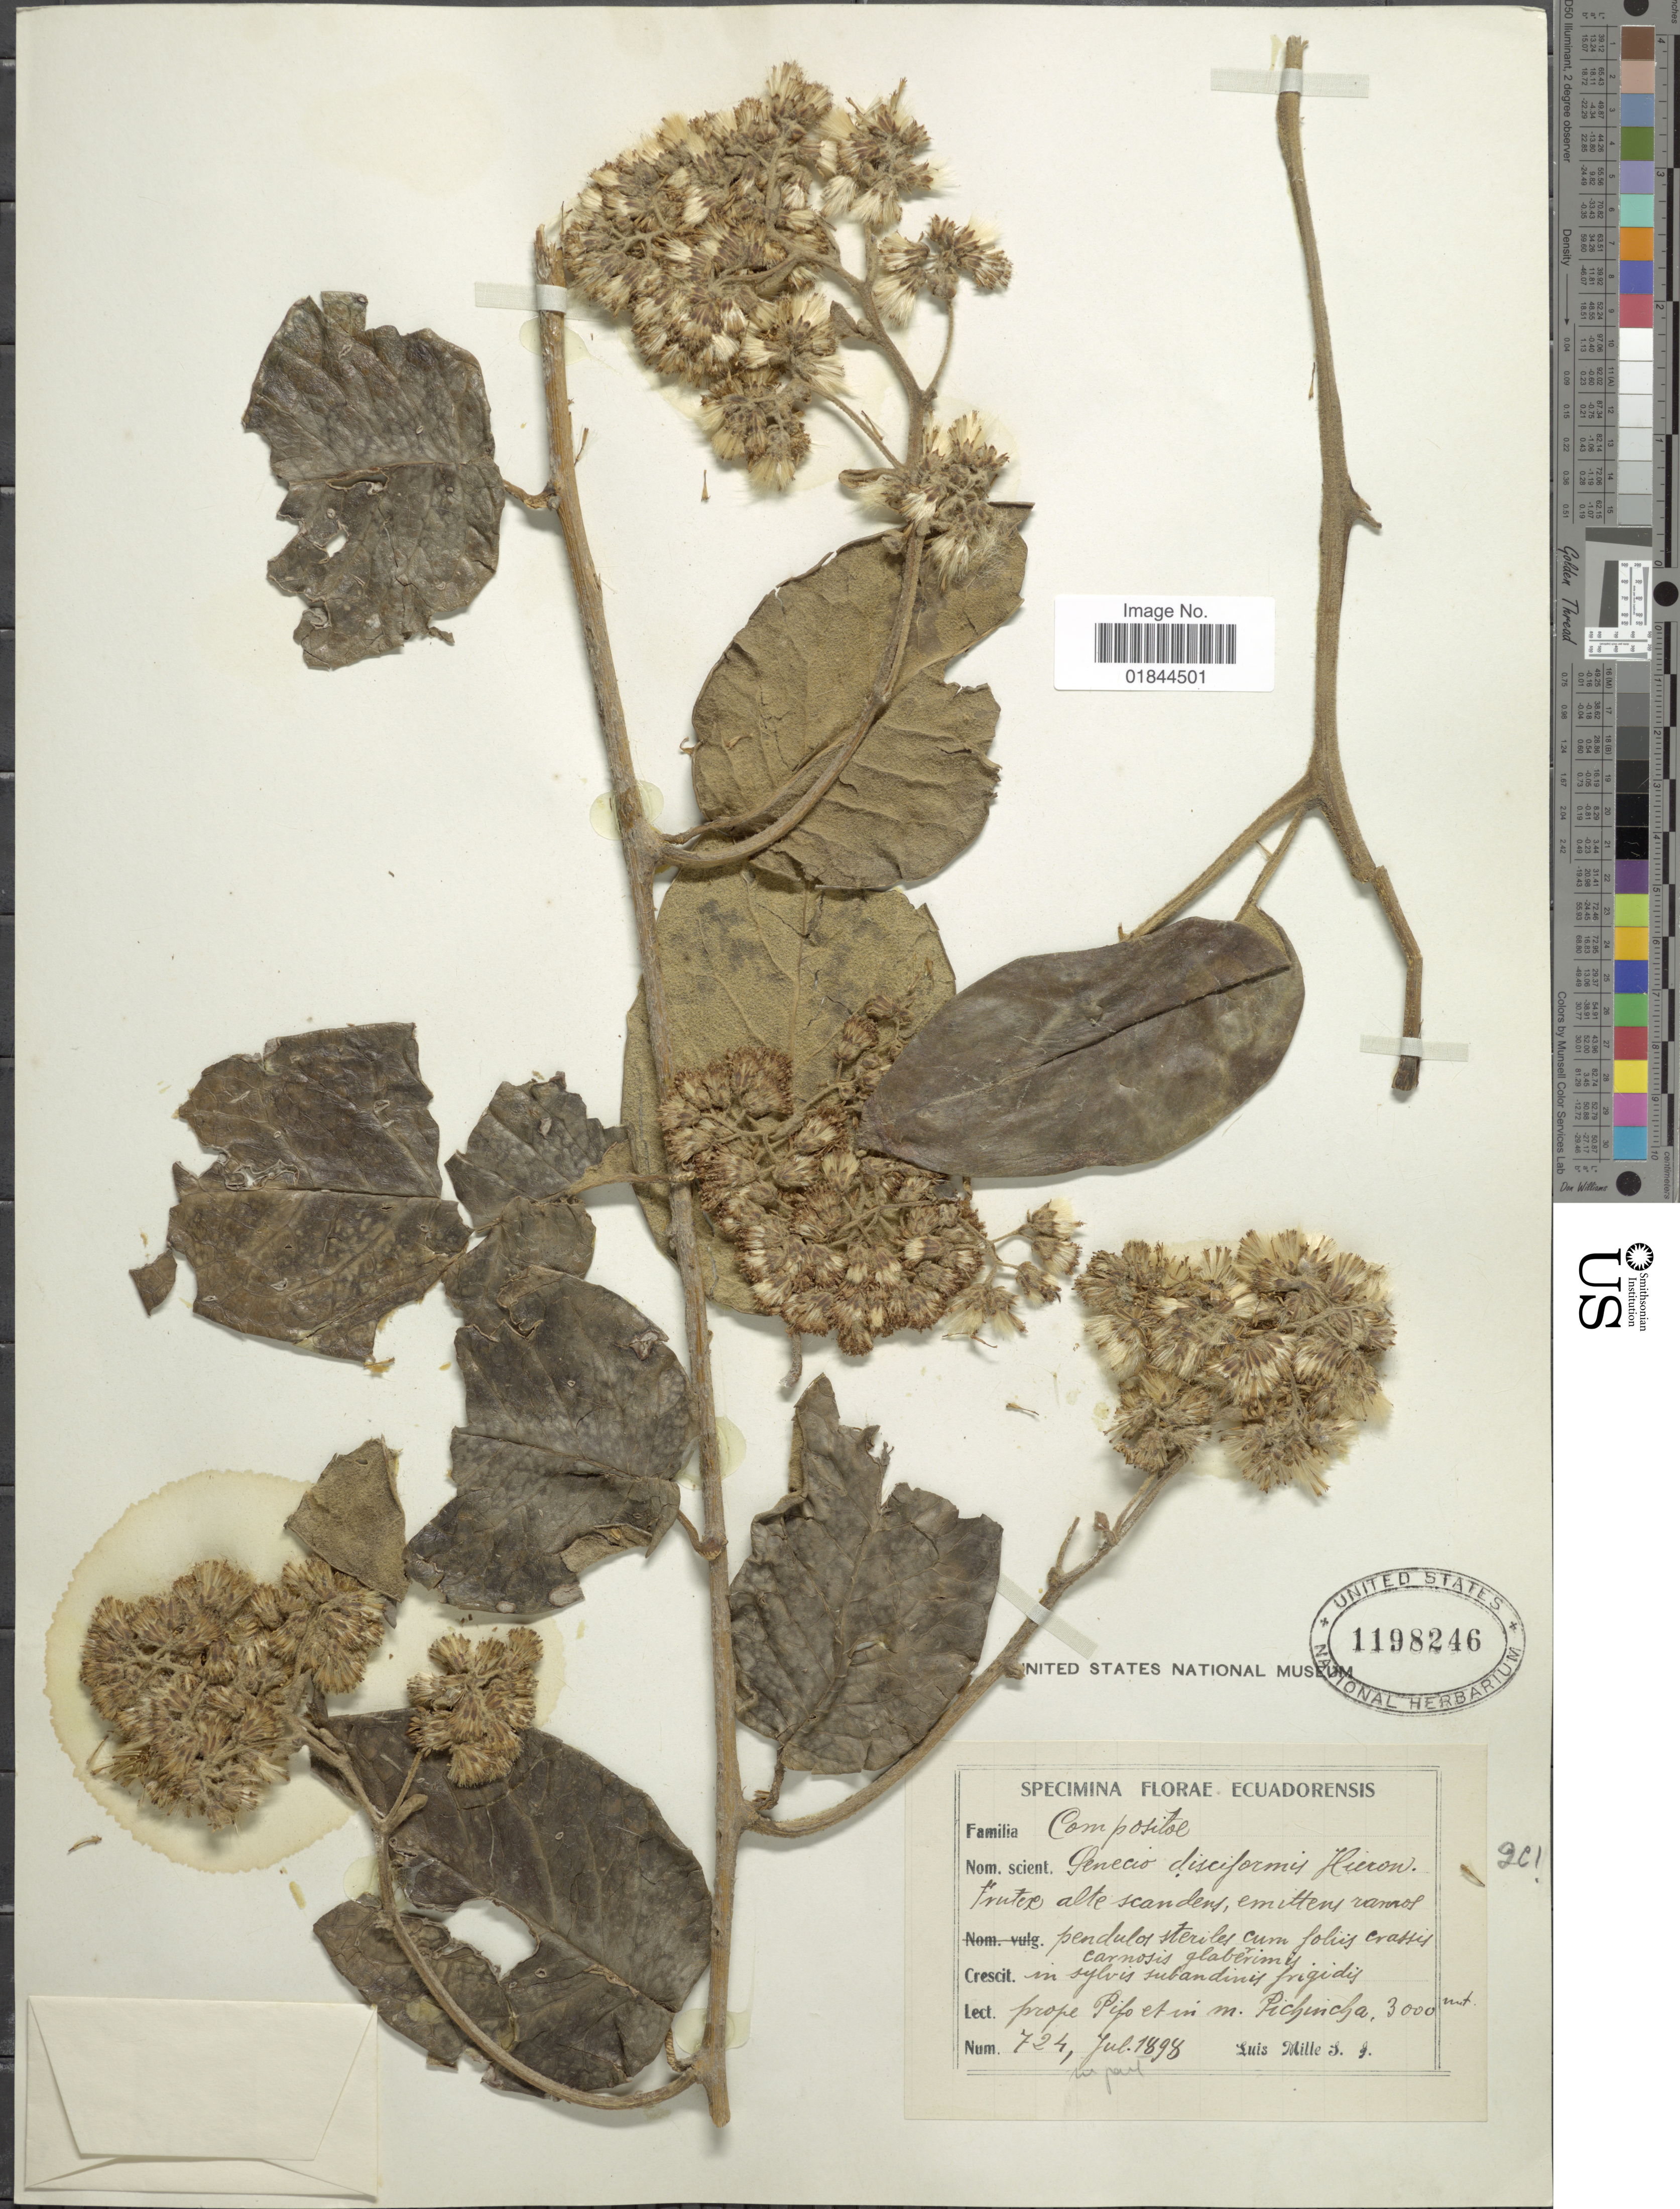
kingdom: Plantae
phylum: Tracheophyta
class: Magnoliopsida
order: Asterales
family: Asteraceae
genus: Pentacalia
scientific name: Pentacalia disciformis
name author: (Hieron.) Cuatrec.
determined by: Calvo, Joel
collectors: L. Mille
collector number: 724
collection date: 1898-07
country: Ecuador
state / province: Pichincha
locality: In sylvis subandinis frigidis prope Pifo et in m. Pichincha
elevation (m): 3000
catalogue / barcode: US 1198246